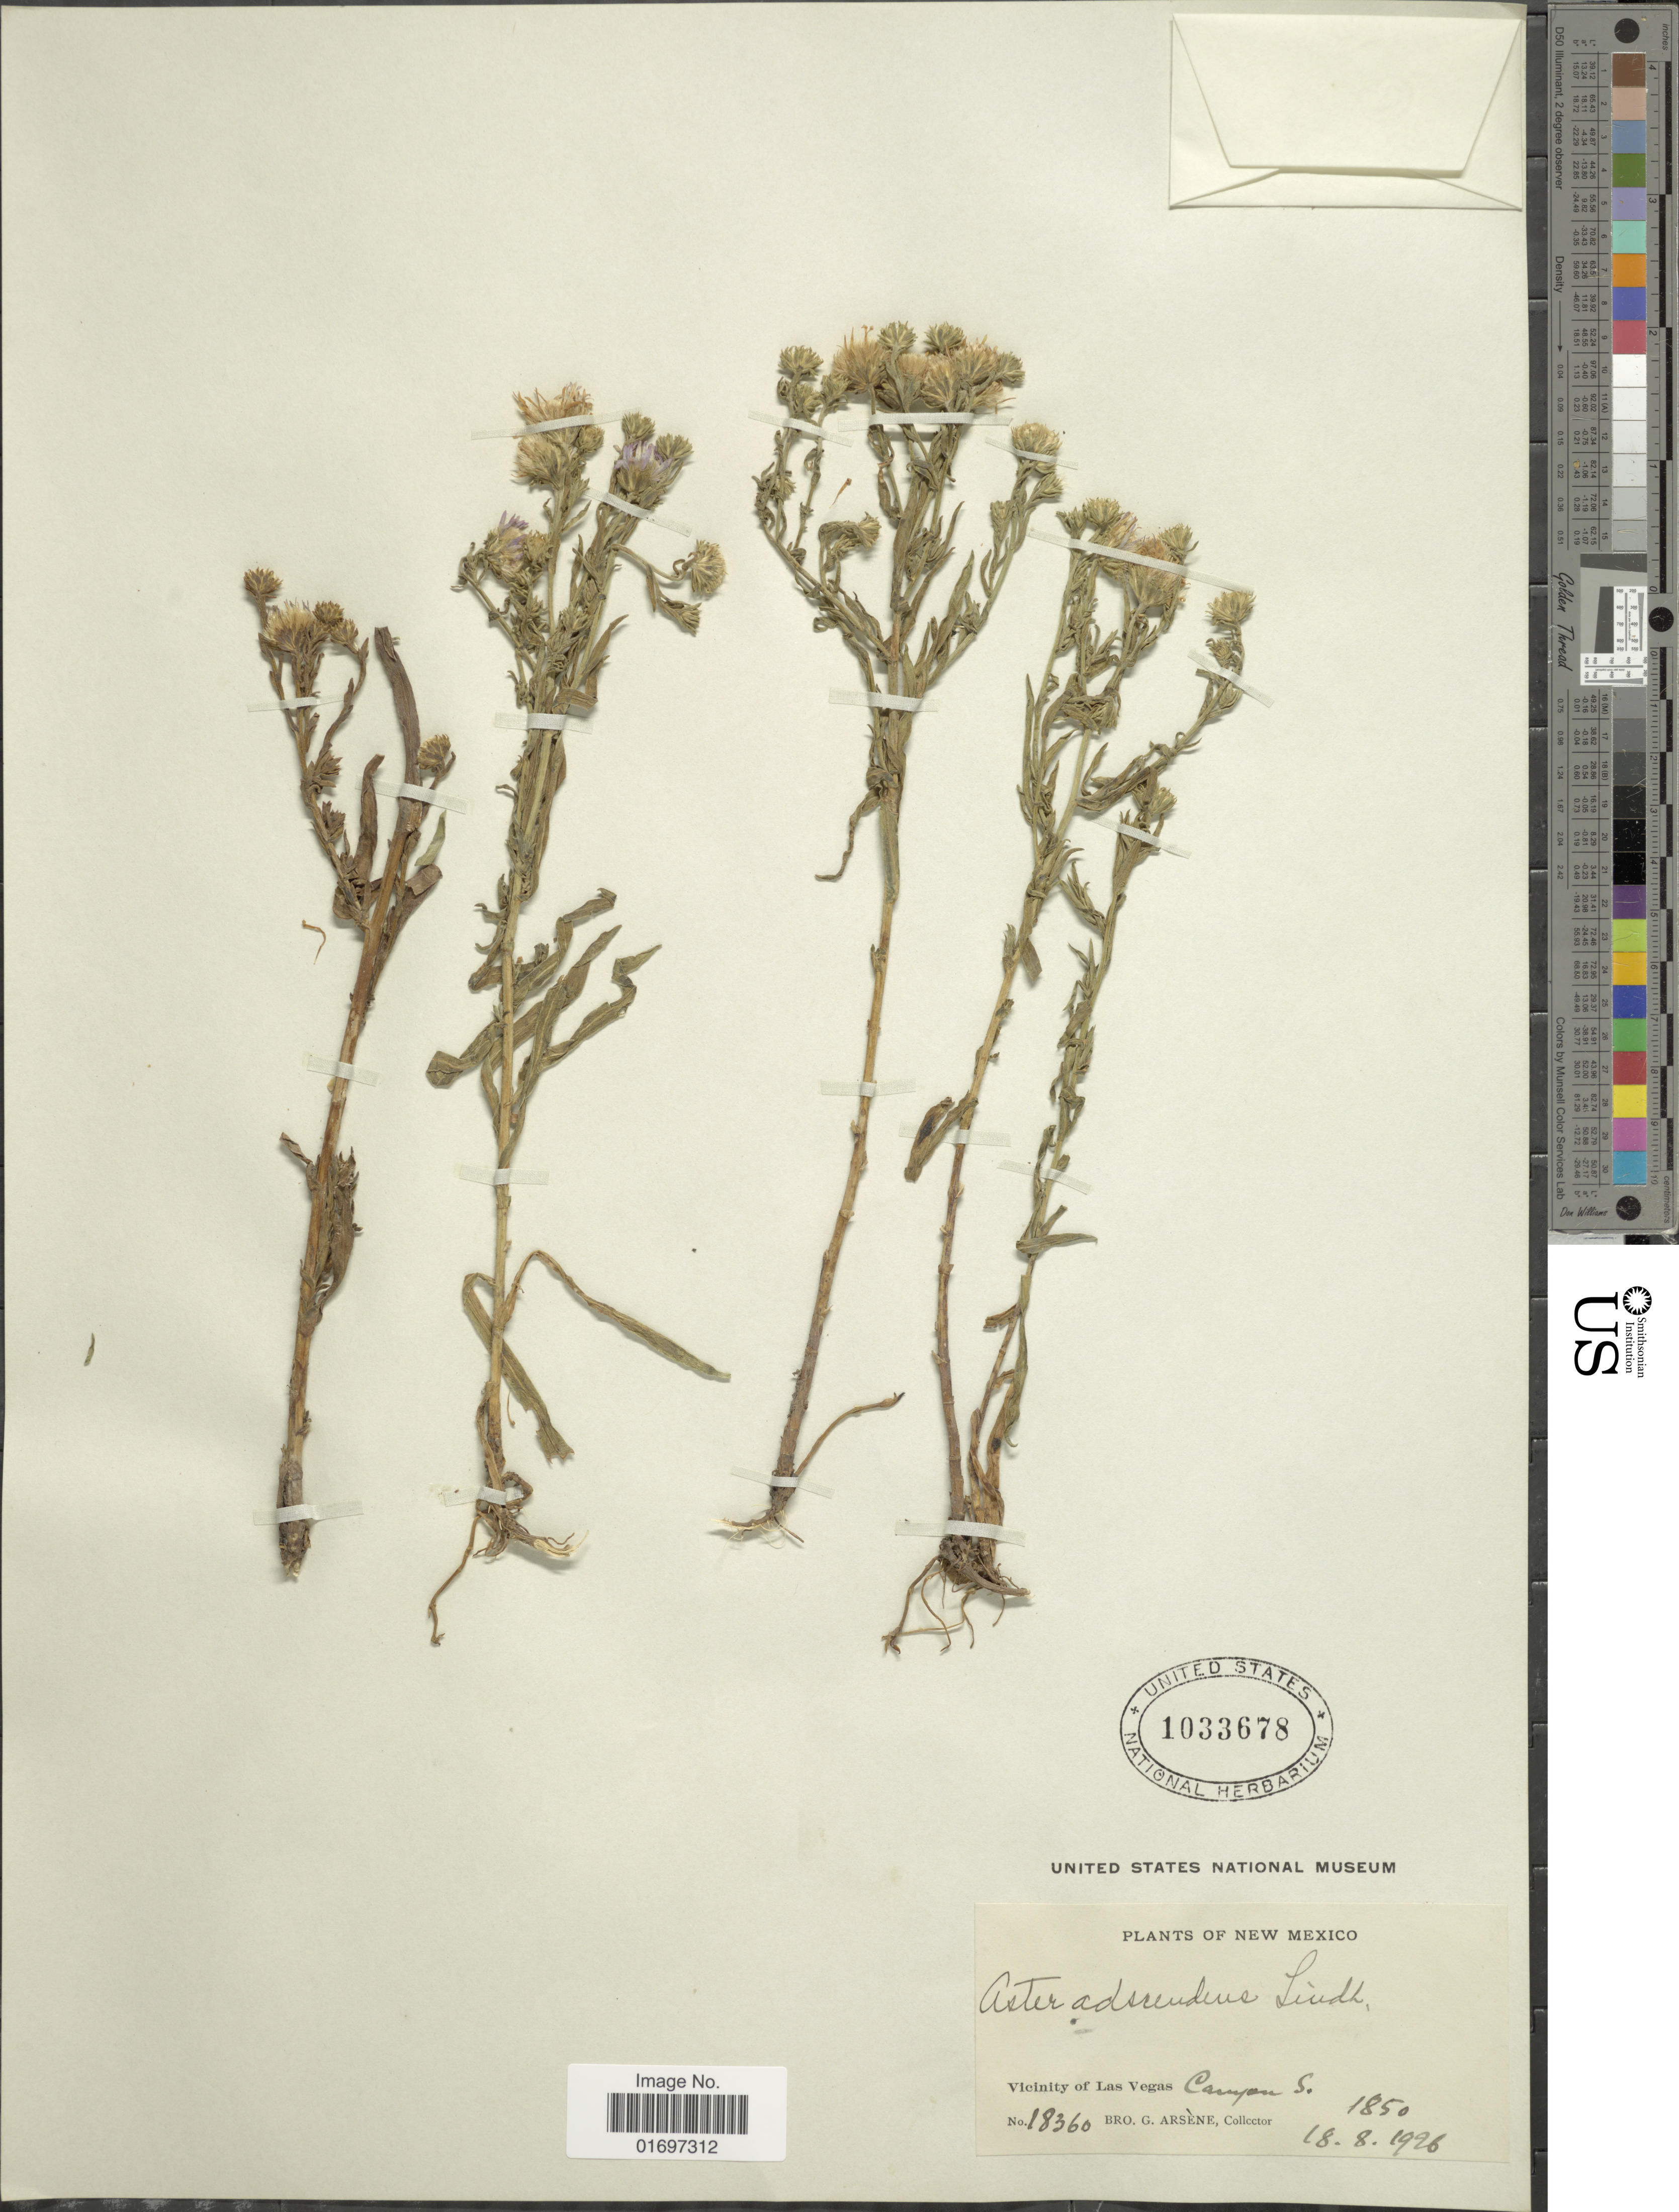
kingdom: Plantae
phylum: Tracheophyta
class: Magnoliopsida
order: Asterales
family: Asteraceae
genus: Symphyotrichum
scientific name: Symphyotrichum ascendens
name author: (Lindl.) G.L. Nesom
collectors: Bro. G. Arsène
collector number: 18360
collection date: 1926-08-18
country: United States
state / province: New Mexico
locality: New Mexico. Vicinity of Las Vegas Canyon S.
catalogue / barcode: US 1033678